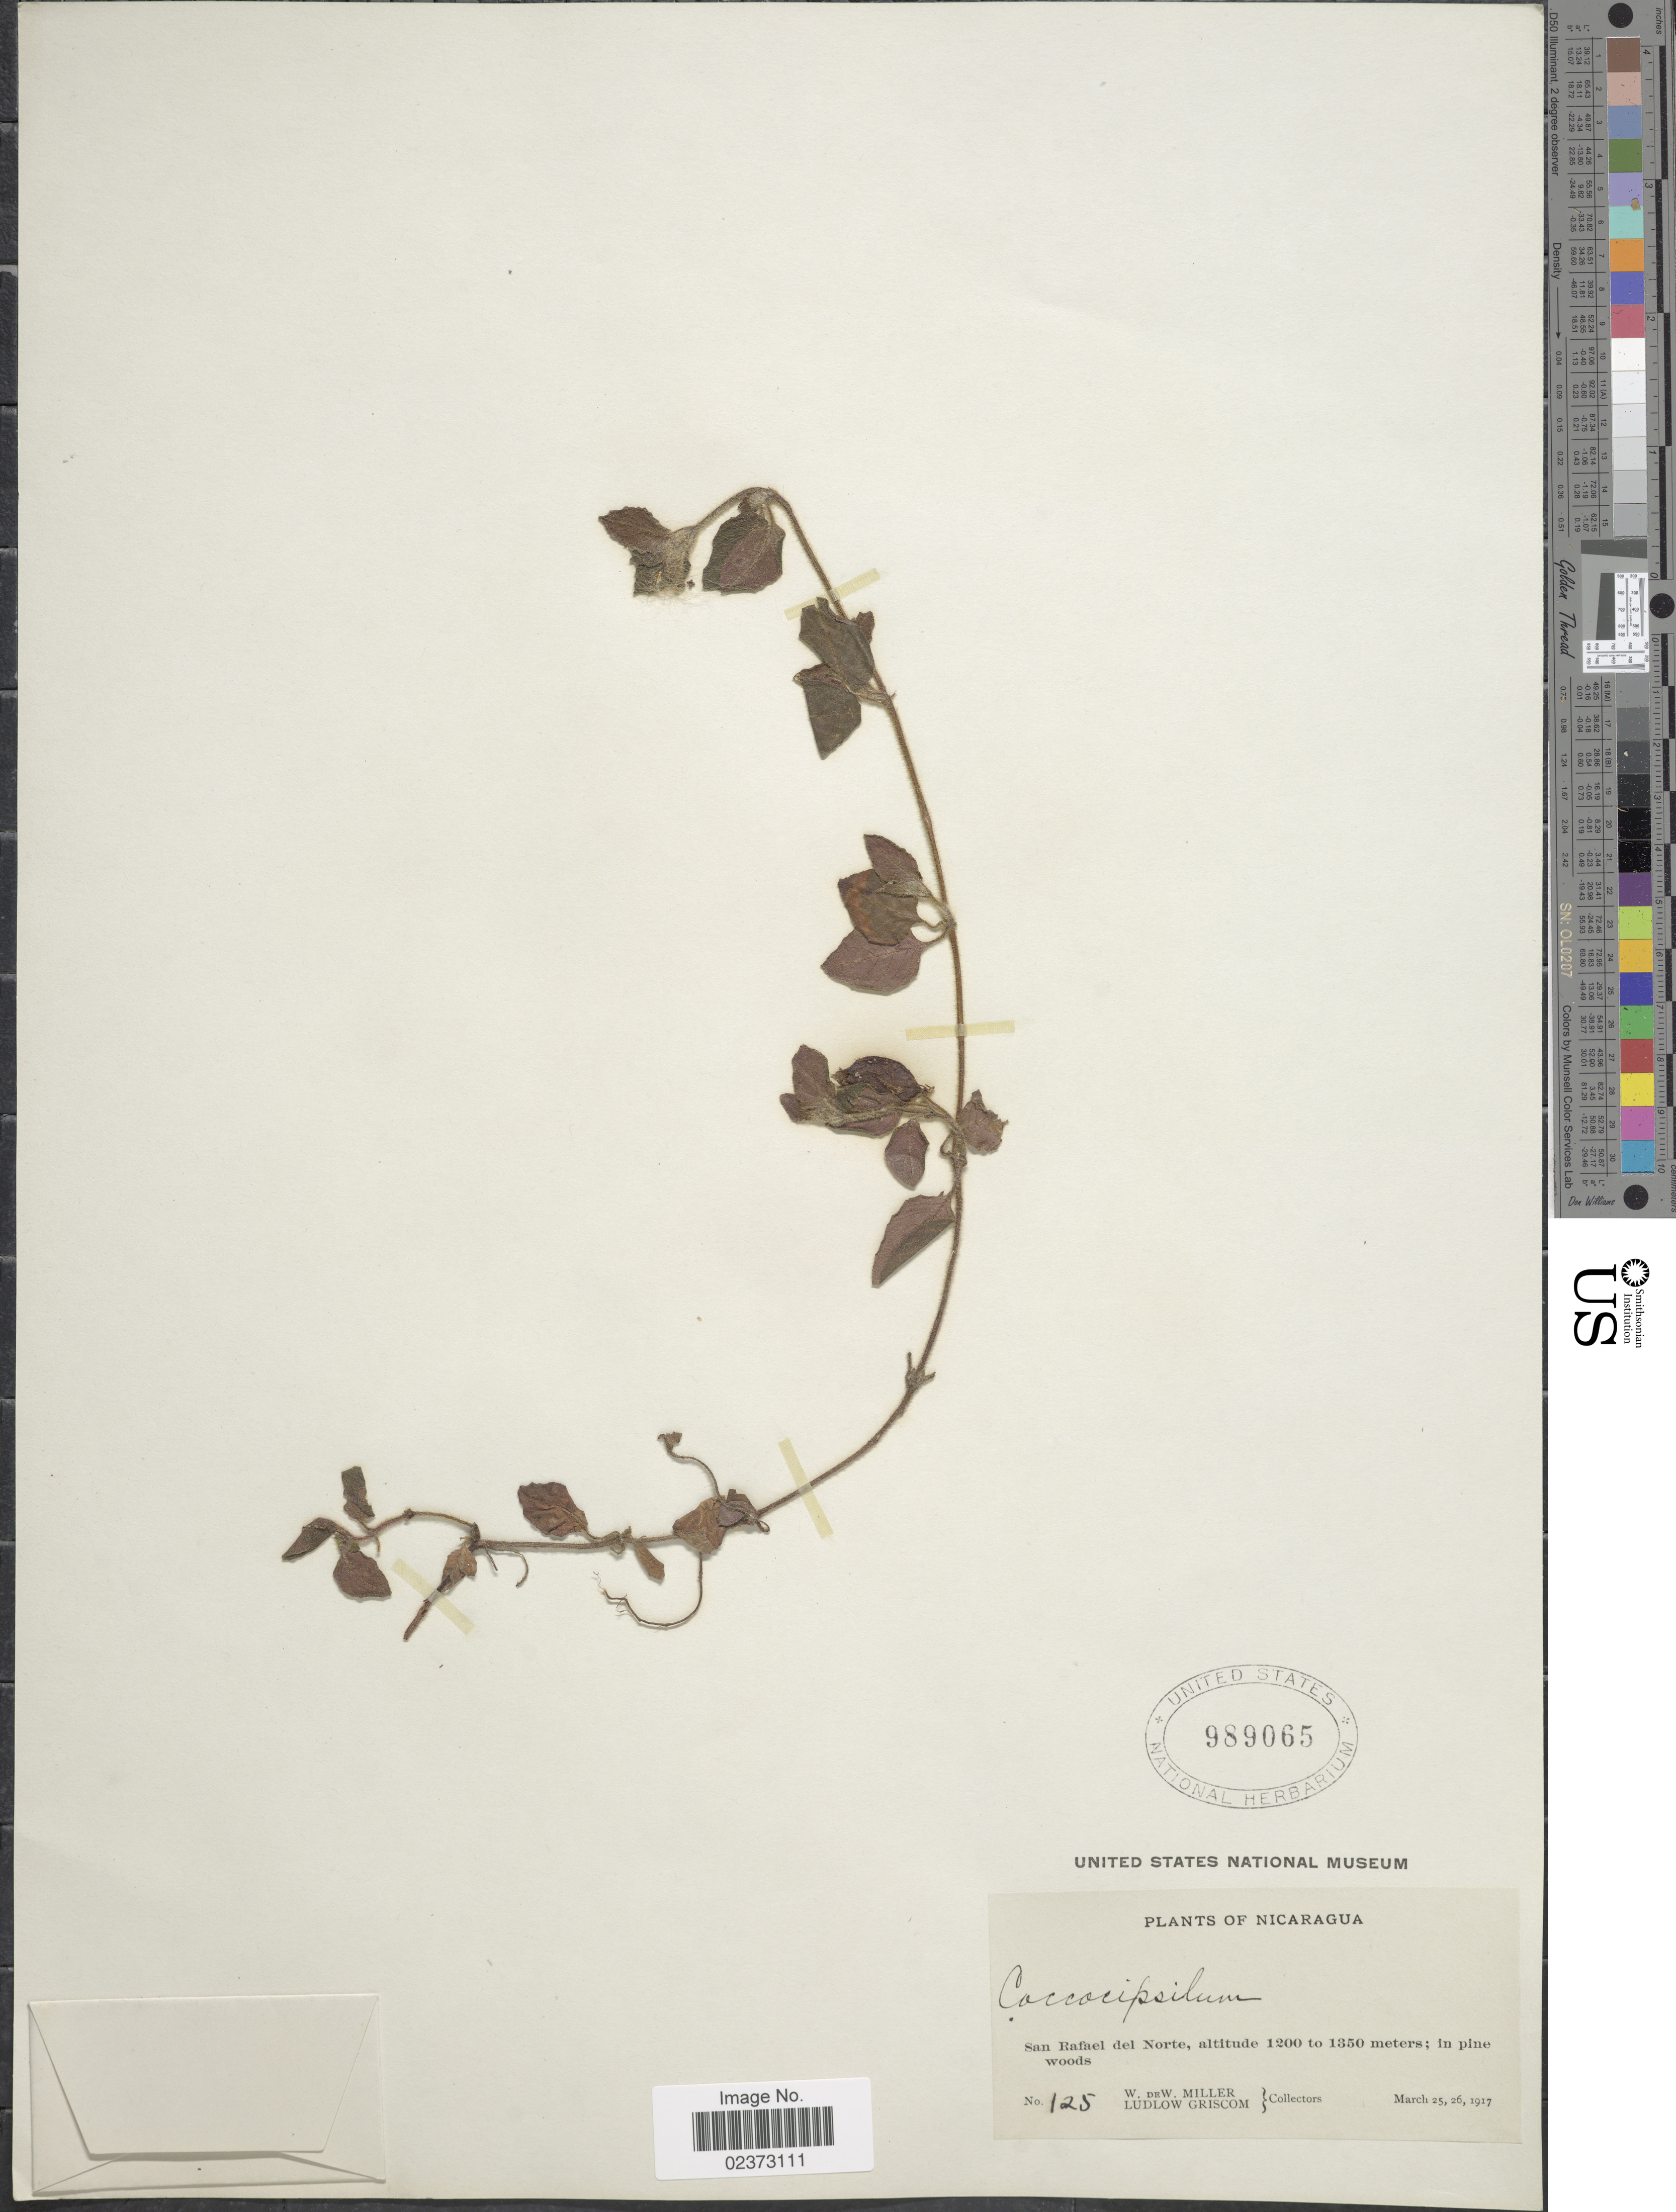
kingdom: Plantae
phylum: Tracheophyta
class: Magnoliopsida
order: Gentianales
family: Rubiaceae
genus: Coccocypselum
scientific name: Coccocypselum hispidulum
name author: (Standl.) Standl.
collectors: W. W. Miller & L. Griscom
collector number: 125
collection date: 1917-03-25/1917-03-26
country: Nicaragua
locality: San Rafael del Norte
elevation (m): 1200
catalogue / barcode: US 989065